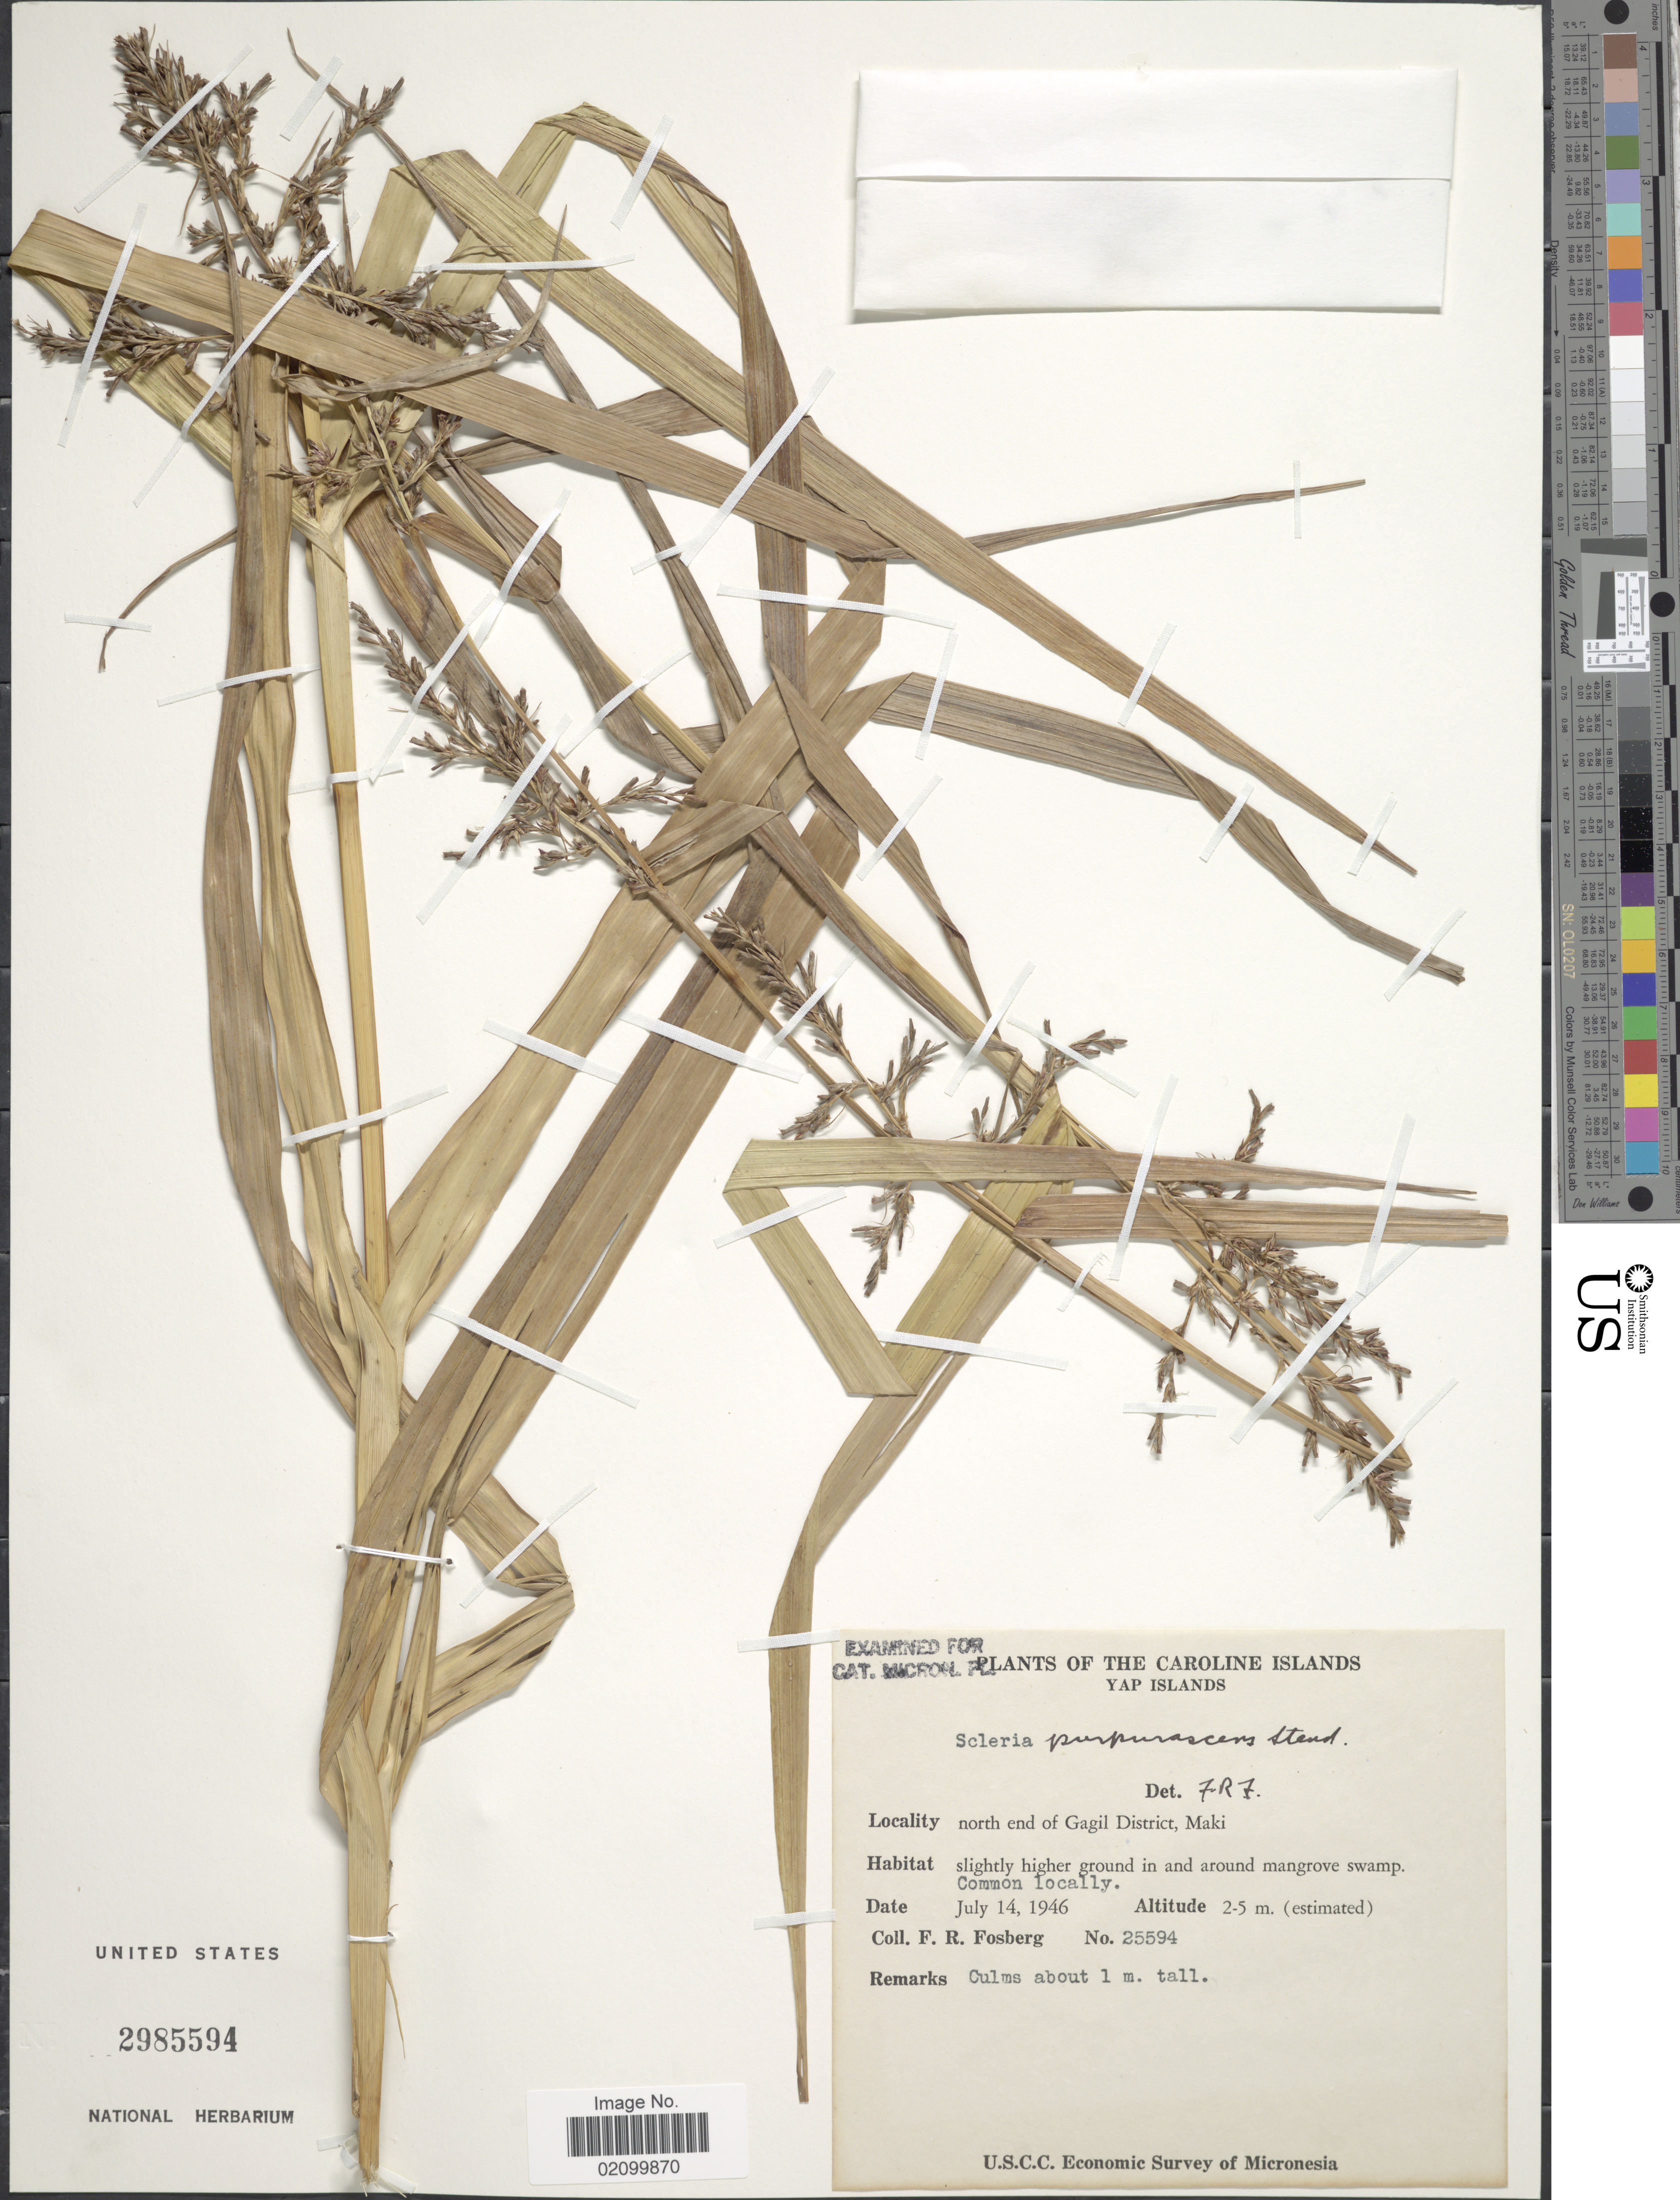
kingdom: Plantae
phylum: Tracheophyta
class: Liliopsida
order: Poales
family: Cyperaceae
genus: Scleria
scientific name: Scleria purpurascens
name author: Steud.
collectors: F. R. Fosberg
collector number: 25594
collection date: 1946-07-14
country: Micronesia, Federated States of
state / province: Yap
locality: Caroline Islands. Yap Islands, north end of Gagil District, Maki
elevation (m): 2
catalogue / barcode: US 2985594